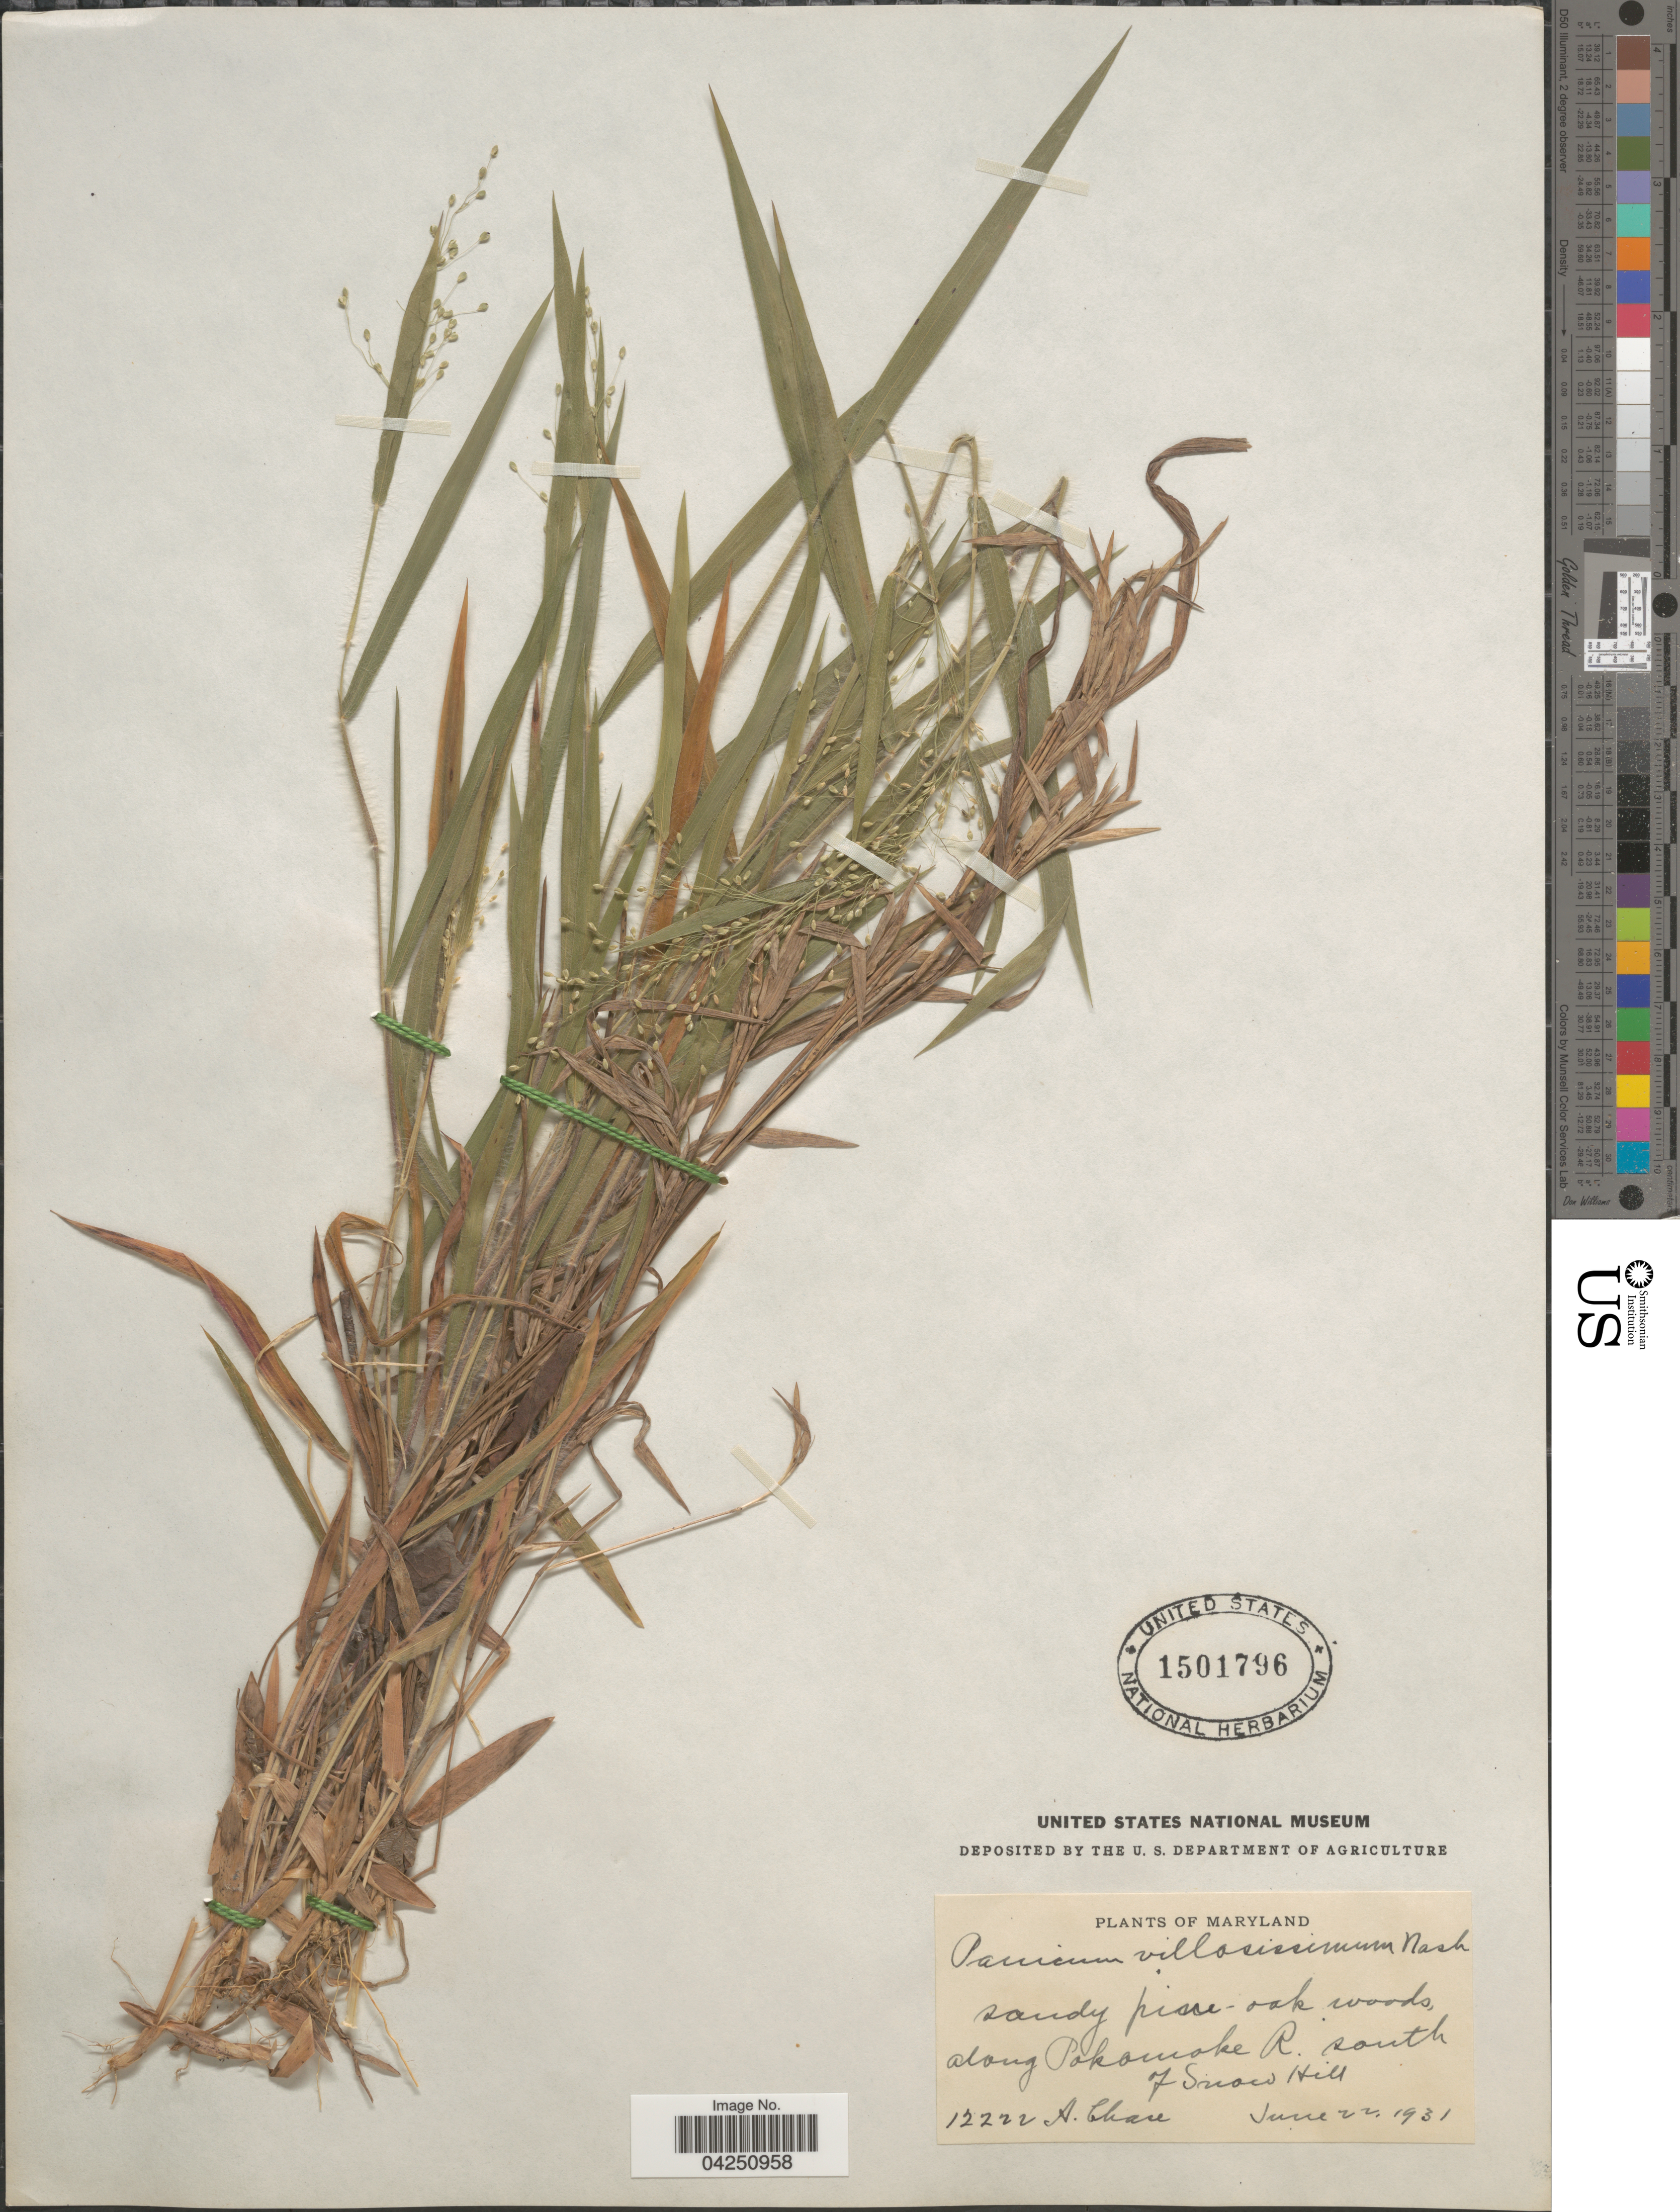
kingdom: Plantae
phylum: Tracheophyta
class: Liliopsida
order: Poales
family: Poaceae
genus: Dichanthelium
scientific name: Dichanthelium acuminatum var. acuminatum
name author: (Sw.) Gould & C.A. Clark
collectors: A. Chase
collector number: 12222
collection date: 1931-06-22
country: United States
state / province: Maryland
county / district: Worcester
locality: Sandy pine-oak woods along Pokomoke R. south of Snow Hill.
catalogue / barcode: US 1501796